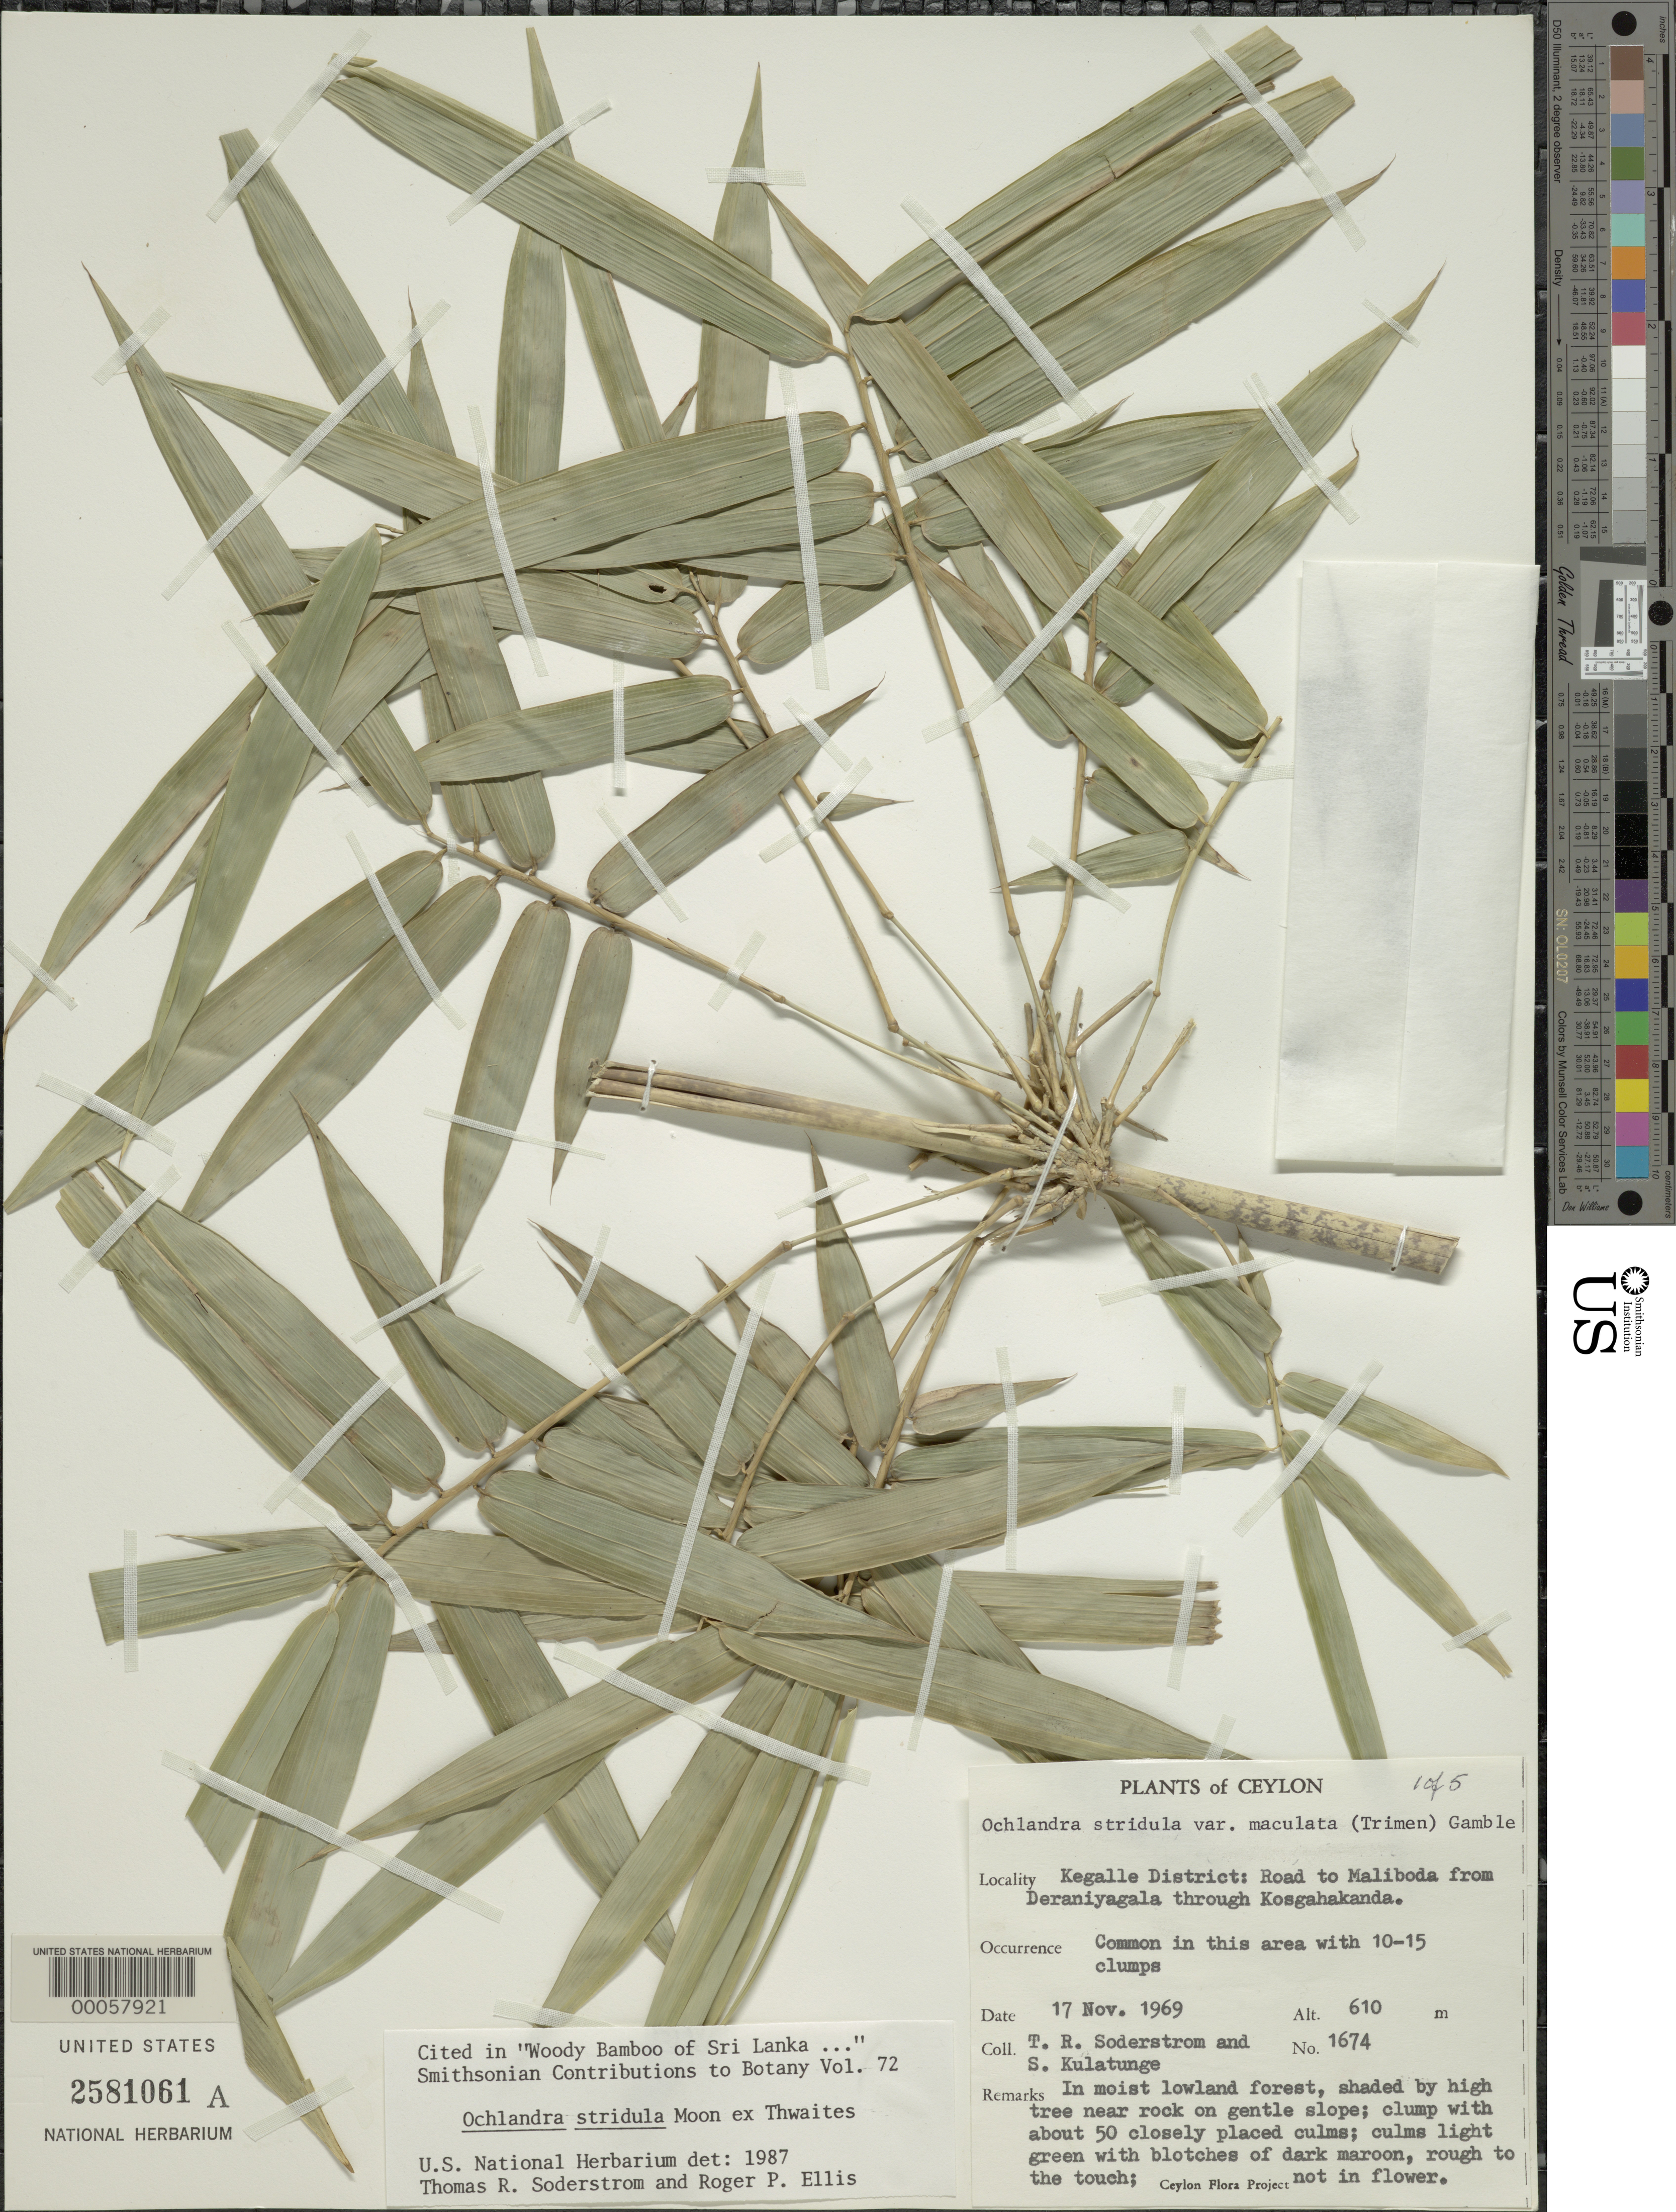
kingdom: Plantae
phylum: Tracheophyta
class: Liliopsida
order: Poales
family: Poaceae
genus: Ochlandra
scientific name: Ochlandra stridula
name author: Moon ex Thwaites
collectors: T. R. Soderstrom & S. Kulatunge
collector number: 1674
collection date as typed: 17 Nov 1969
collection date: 1969-11-17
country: Sri Lanka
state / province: Sabaragamuwa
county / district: Kegalle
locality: Road to Maliboda from Deraniyagala through Kosgahakanda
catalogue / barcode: US 2581061